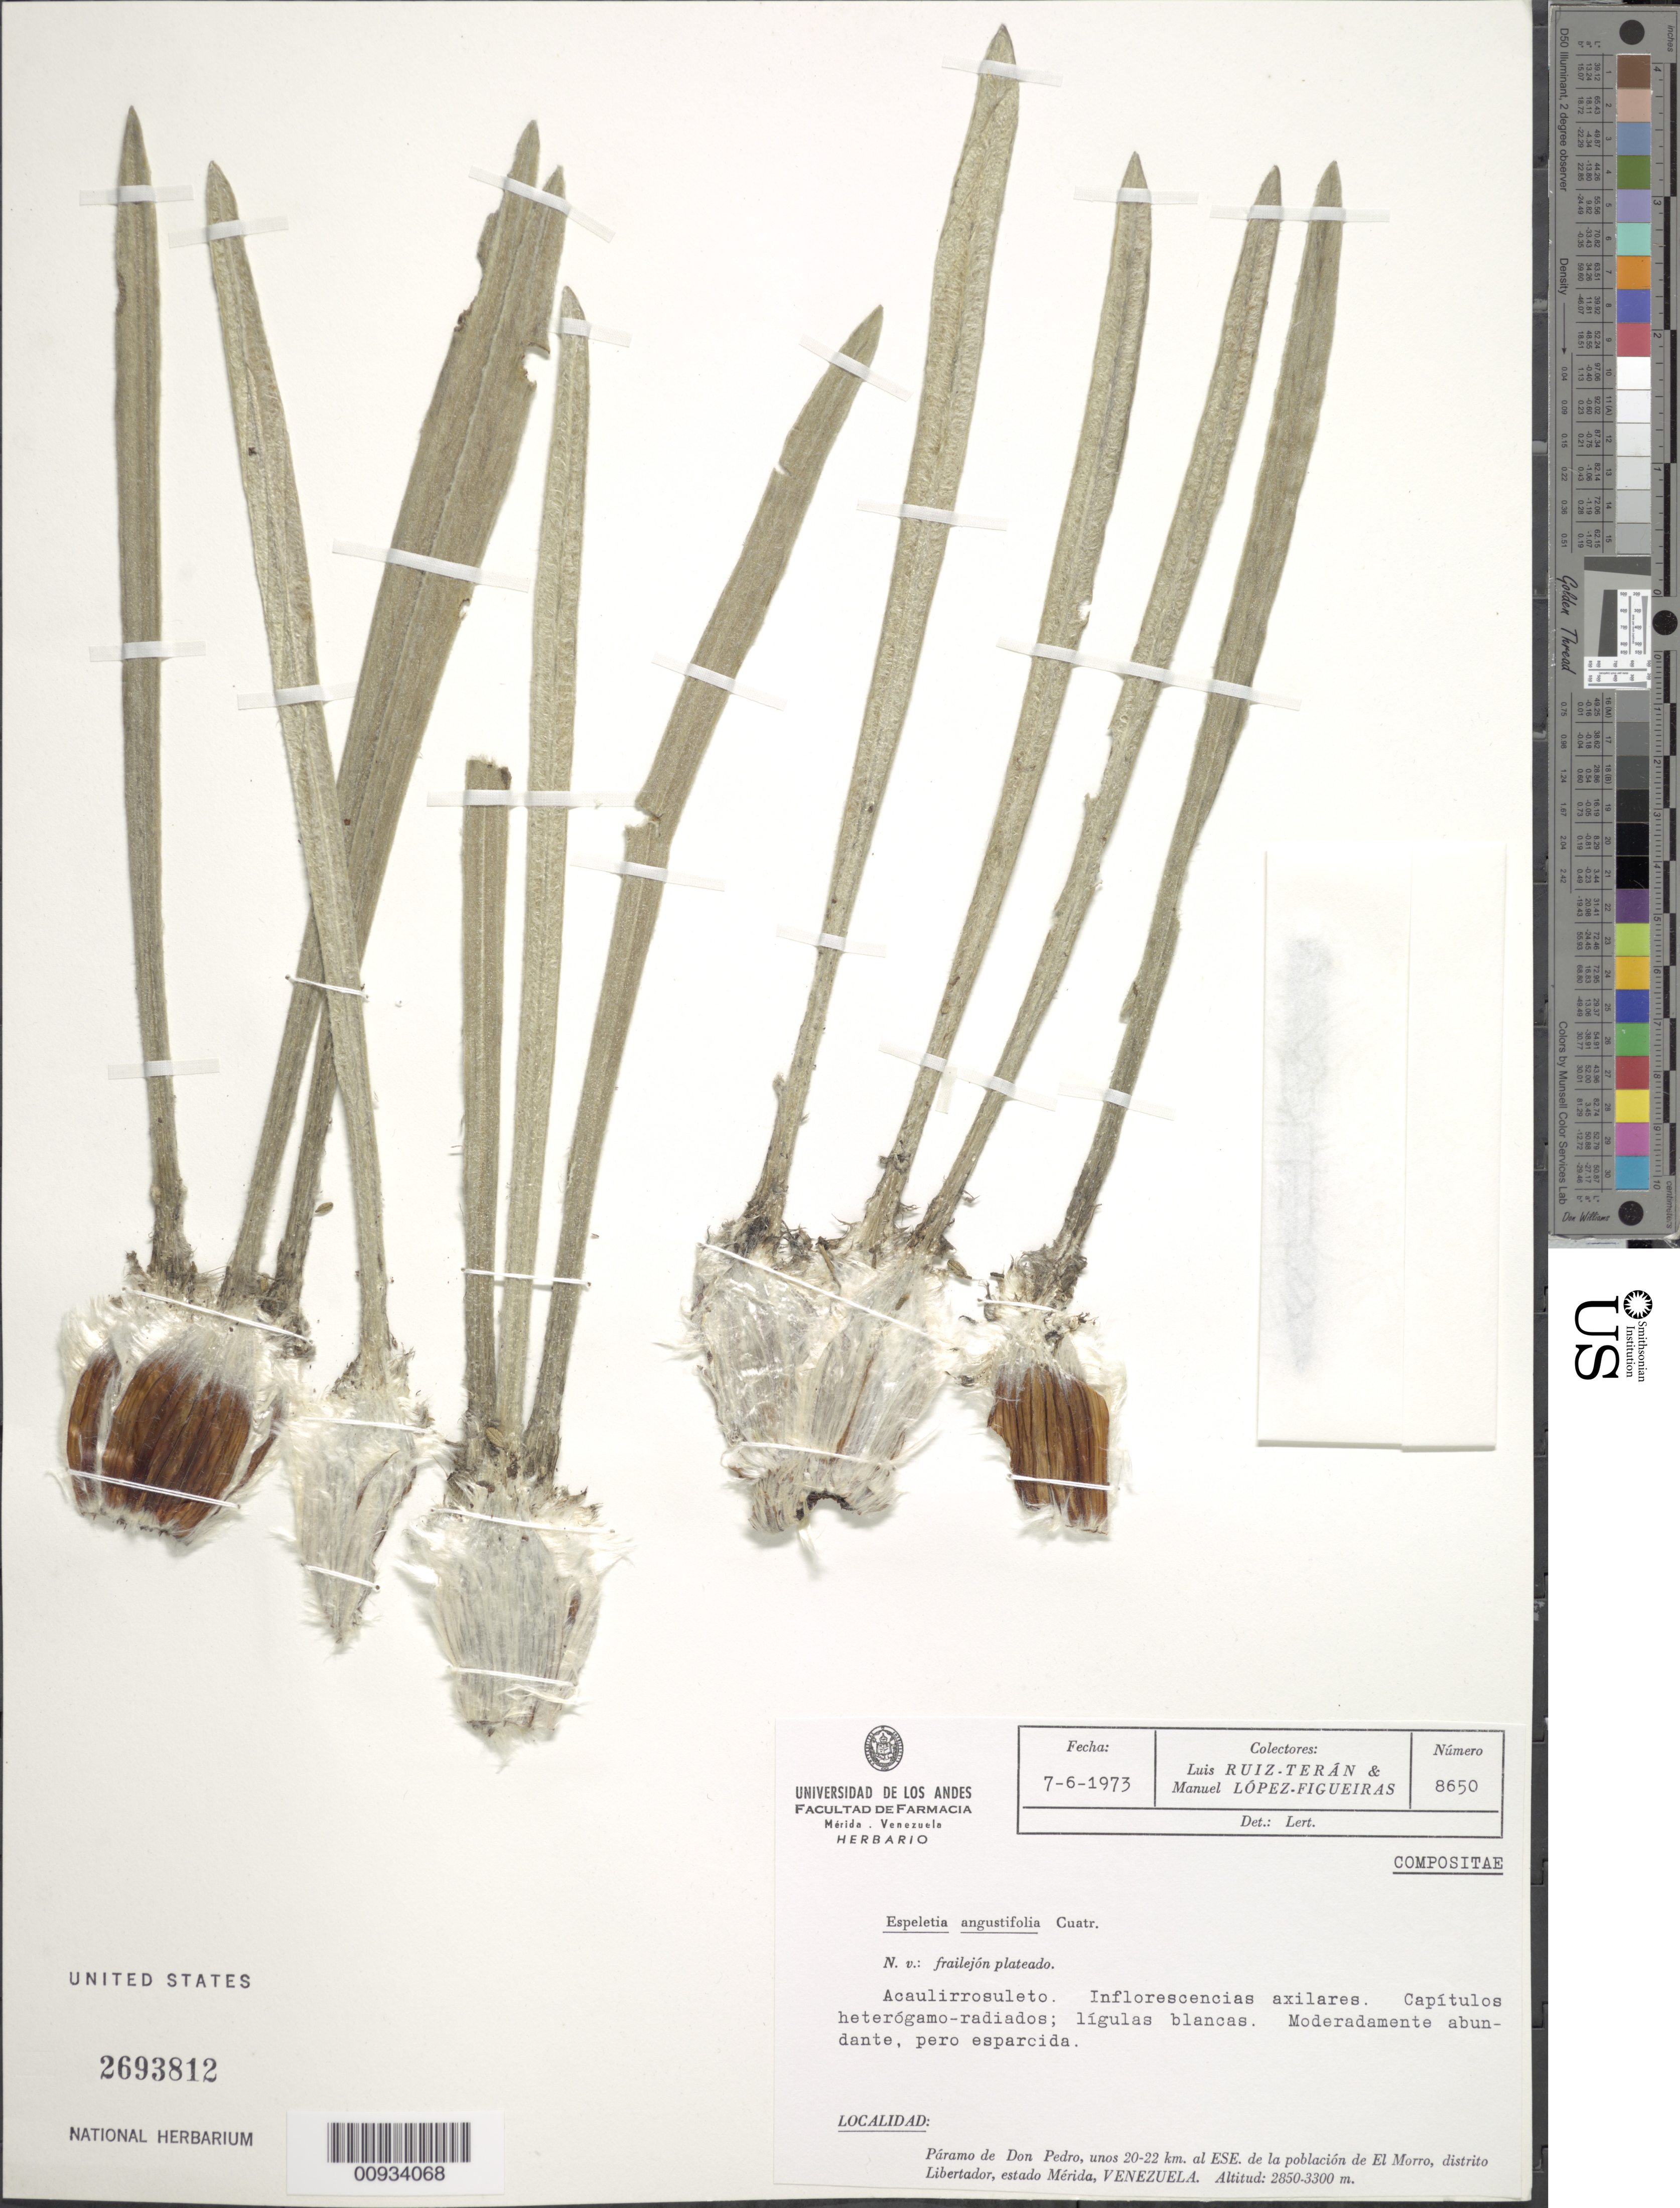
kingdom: Plantae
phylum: Tracheophyta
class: Magnoliopsida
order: Asterales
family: Asteraceae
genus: Espeletiopsis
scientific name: Espeletiopsis angustifolia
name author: (Cuatrec.) Cuatrec.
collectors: L. Teran & M. López Figueiras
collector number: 8650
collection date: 1973-06-07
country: Venezuela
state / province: Mérida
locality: Paramo de Don Pedro, unos 20-22 km al ESE de la poblacion de El Morro, Distrito Libertador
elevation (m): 2850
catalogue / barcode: US 2693812